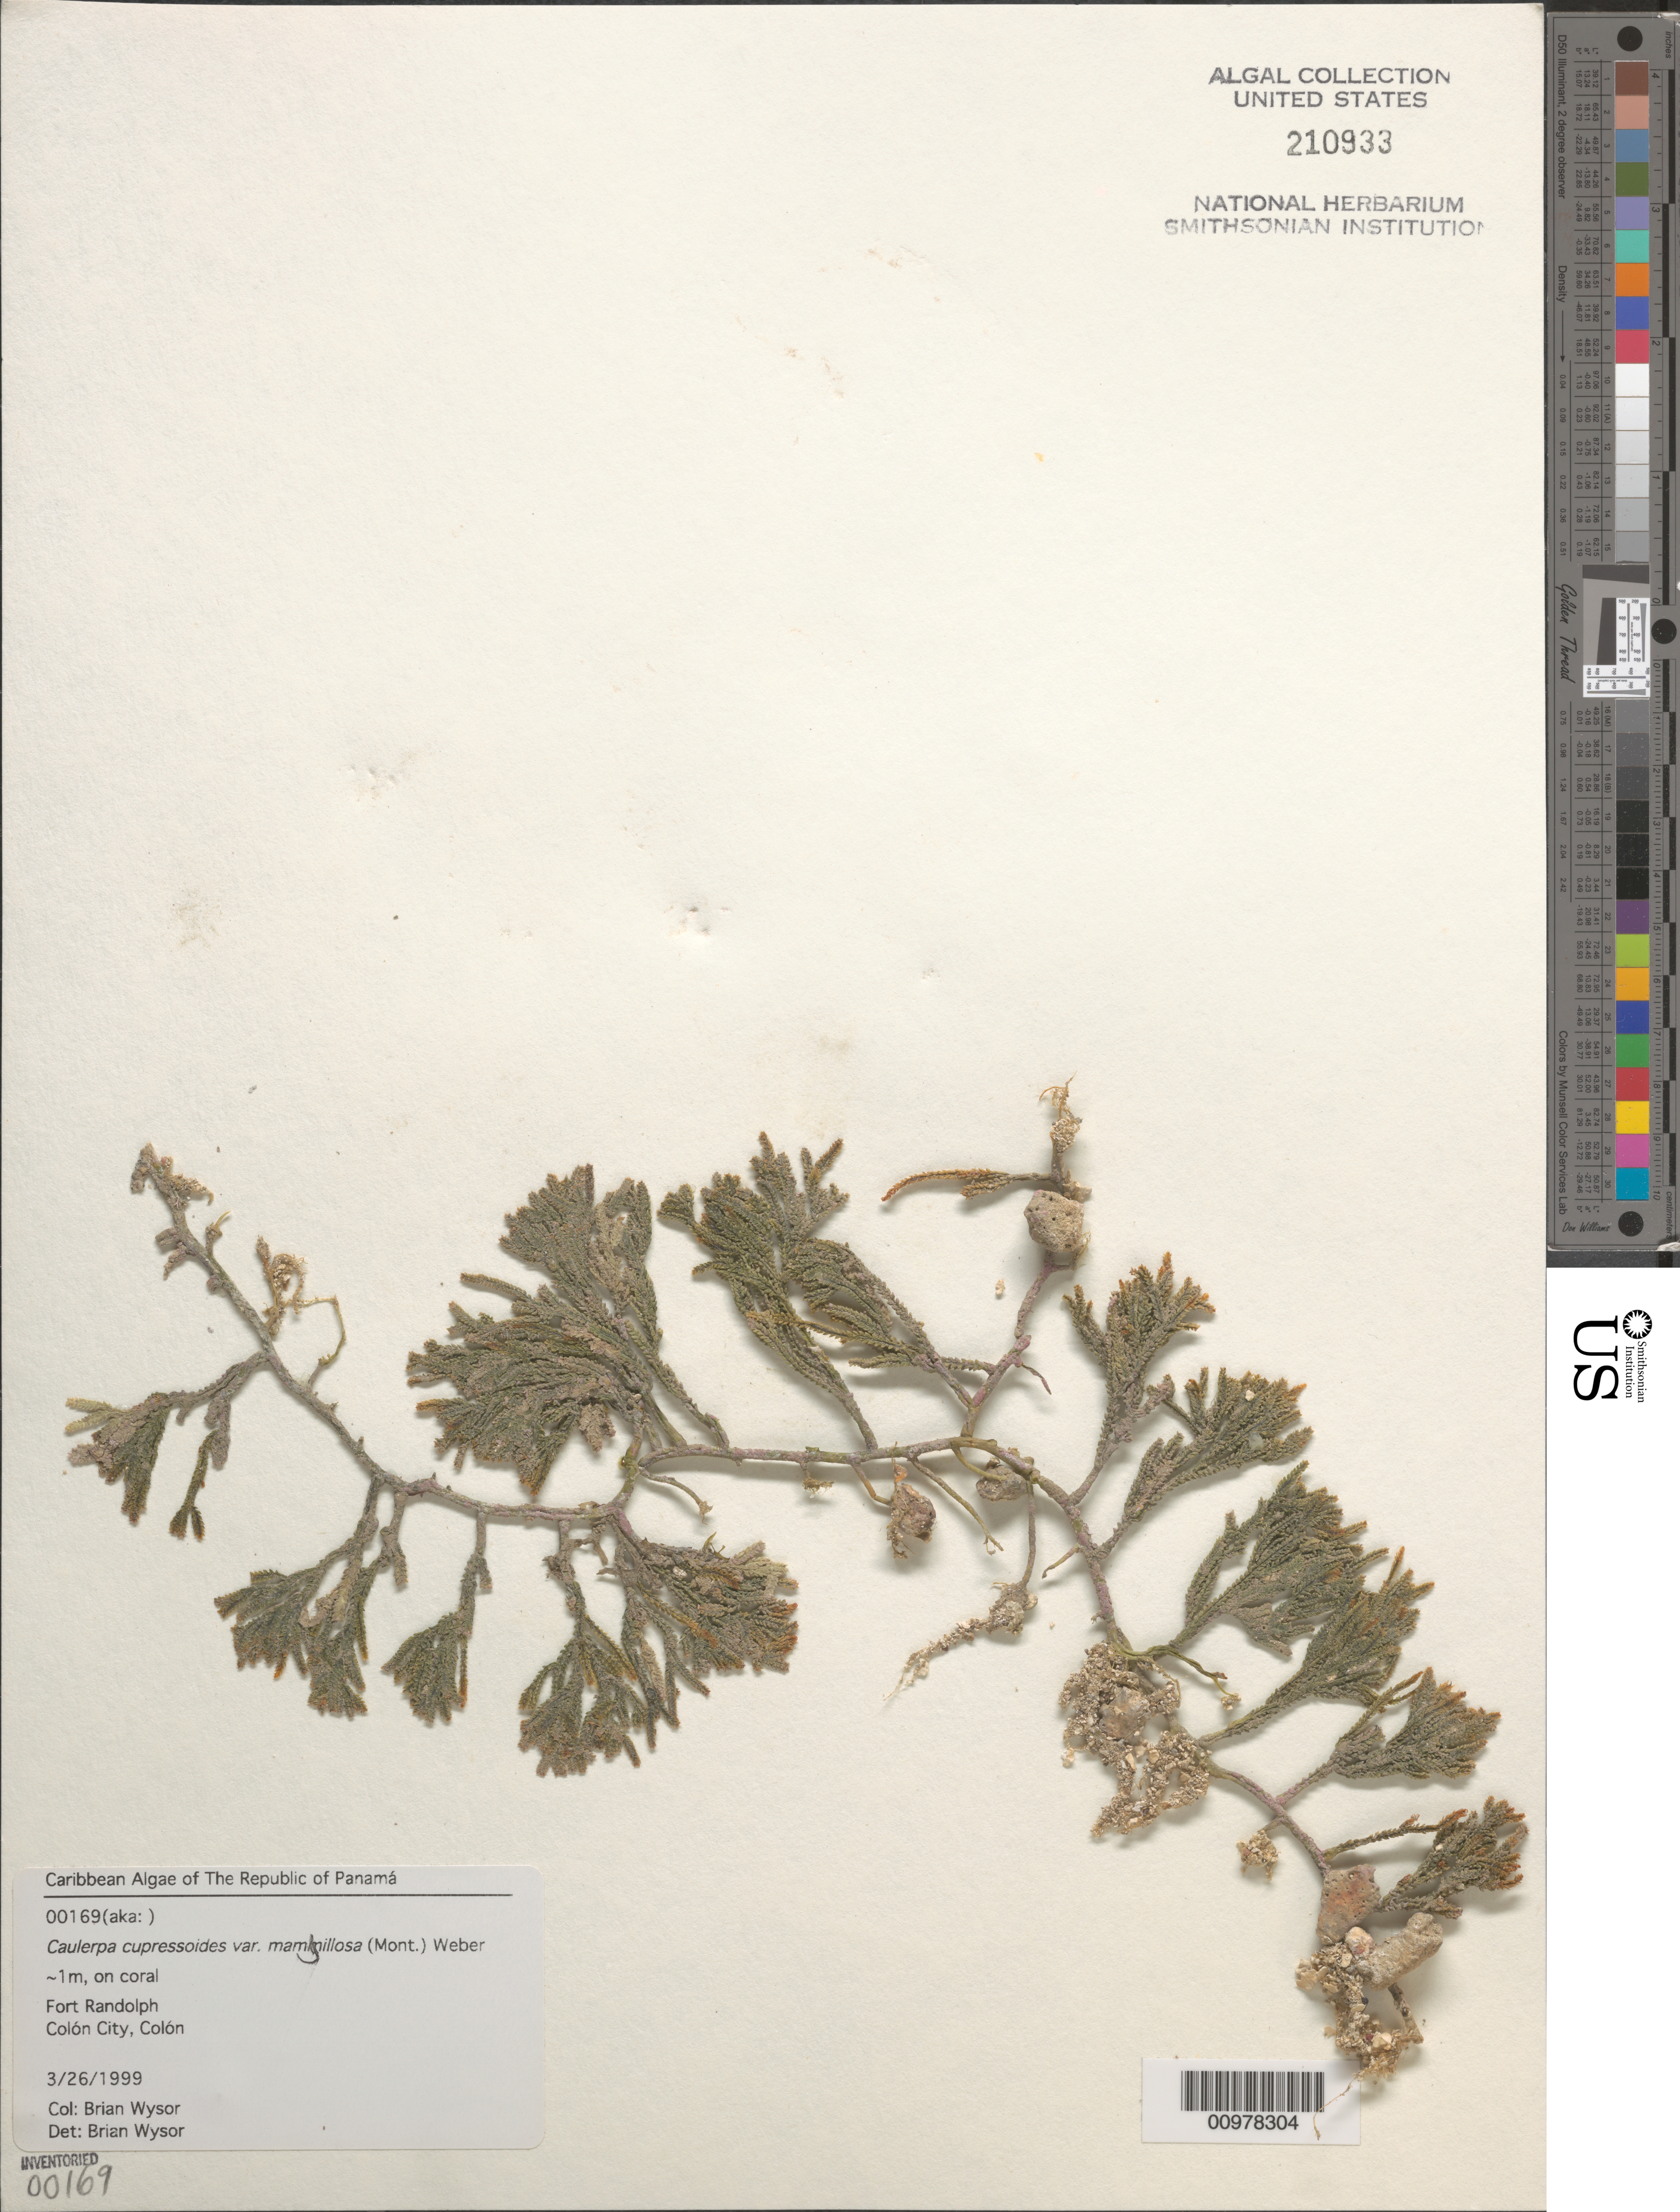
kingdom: Plantae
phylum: Chlorophyta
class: Ulvophyceae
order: Bryopsidales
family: Caulerpaceae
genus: Caulerpa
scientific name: Caulerpa cupressoides var. mamillosa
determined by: Wysor, B.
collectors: B. Wysor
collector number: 00169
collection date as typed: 26 Mar 1999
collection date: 1999-03-26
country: Panama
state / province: Colón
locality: Fort Randolph, Colón City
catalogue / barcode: US 210933